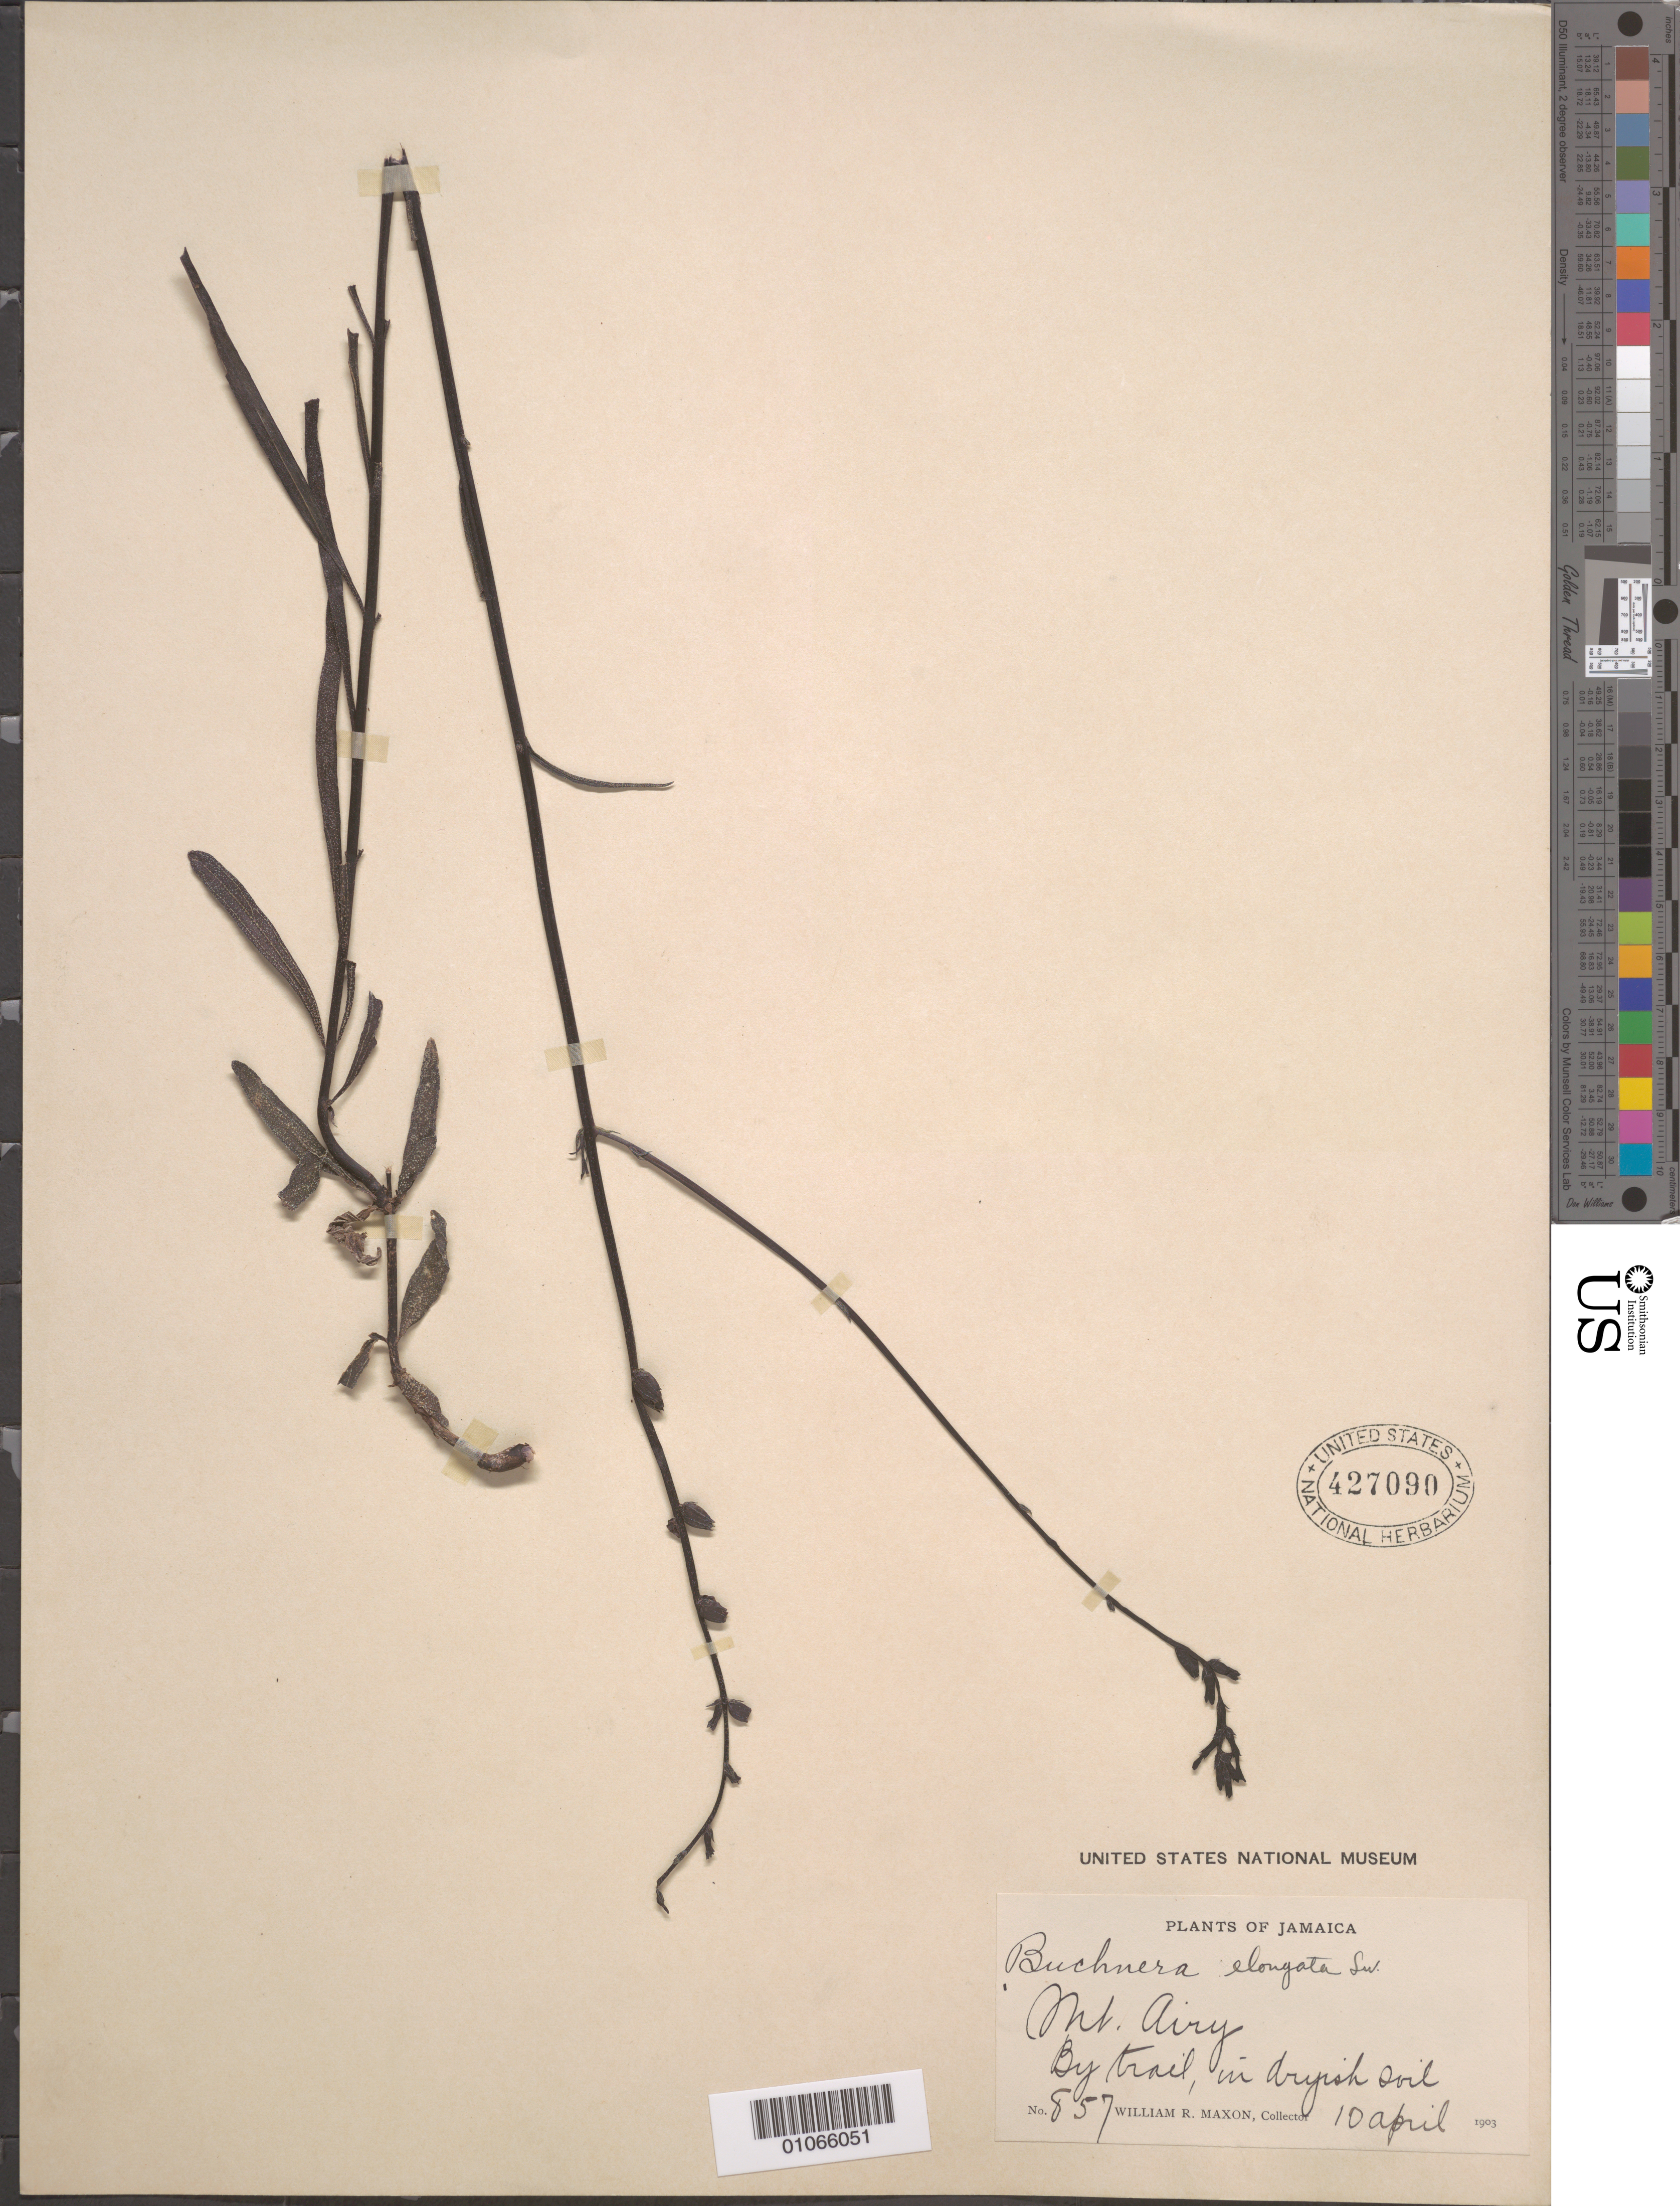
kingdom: Plantae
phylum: Tracheophyta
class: Magnoliopsida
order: Lamiales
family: Orobanchaceae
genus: Buchnera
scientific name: Buchnera elongata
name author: Sw.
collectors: W. R. Maxon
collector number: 857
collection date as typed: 10 Apr 1903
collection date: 1903-04-10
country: Jamaica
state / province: Saint Andrew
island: Jamaica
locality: Mount Airy. By trail in dryish soil.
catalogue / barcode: US 427090